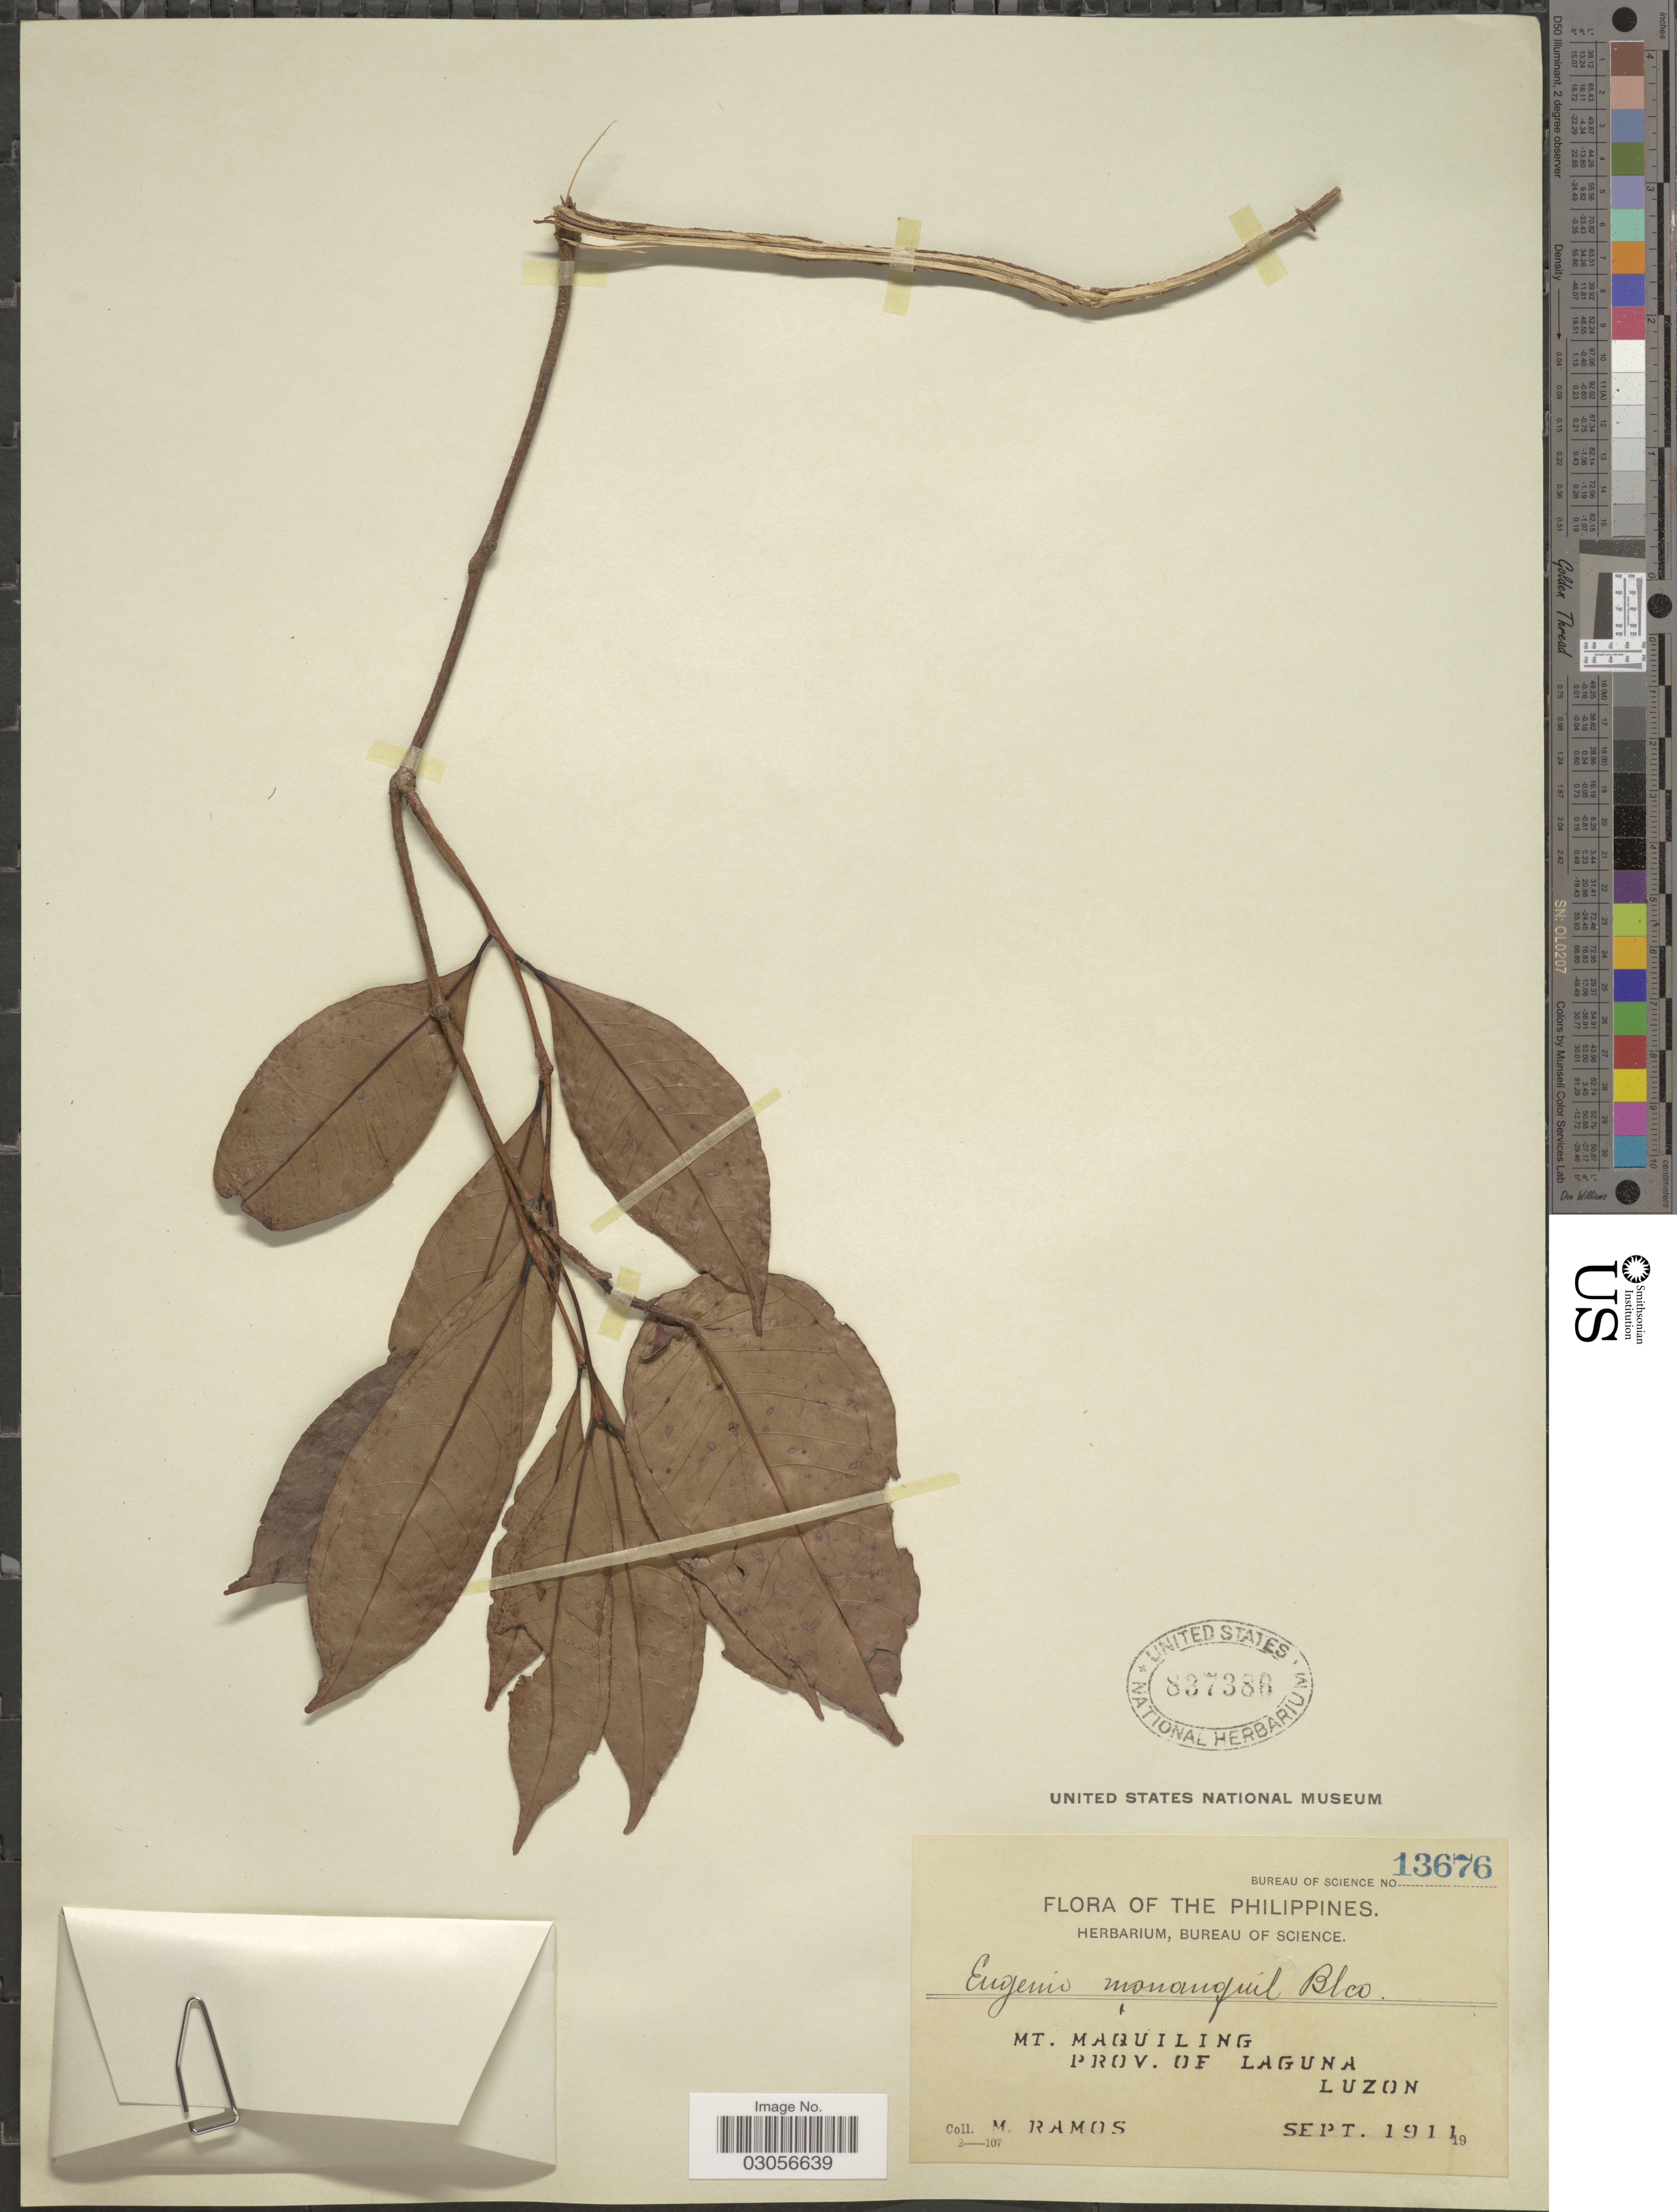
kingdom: Plantae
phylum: Tracheophyta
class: Magnoliopsida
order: Myrtales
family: Myrtaceae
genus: Syzygium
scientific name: Syzygium mananquil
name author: (Blanco) Merr.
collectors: M. Ramos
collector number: Bureau of Science 13676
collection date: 1911-09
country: Philippines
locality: Mt. Maquiling. Prov. of Laguna. Luzon.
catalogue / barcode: US 837386